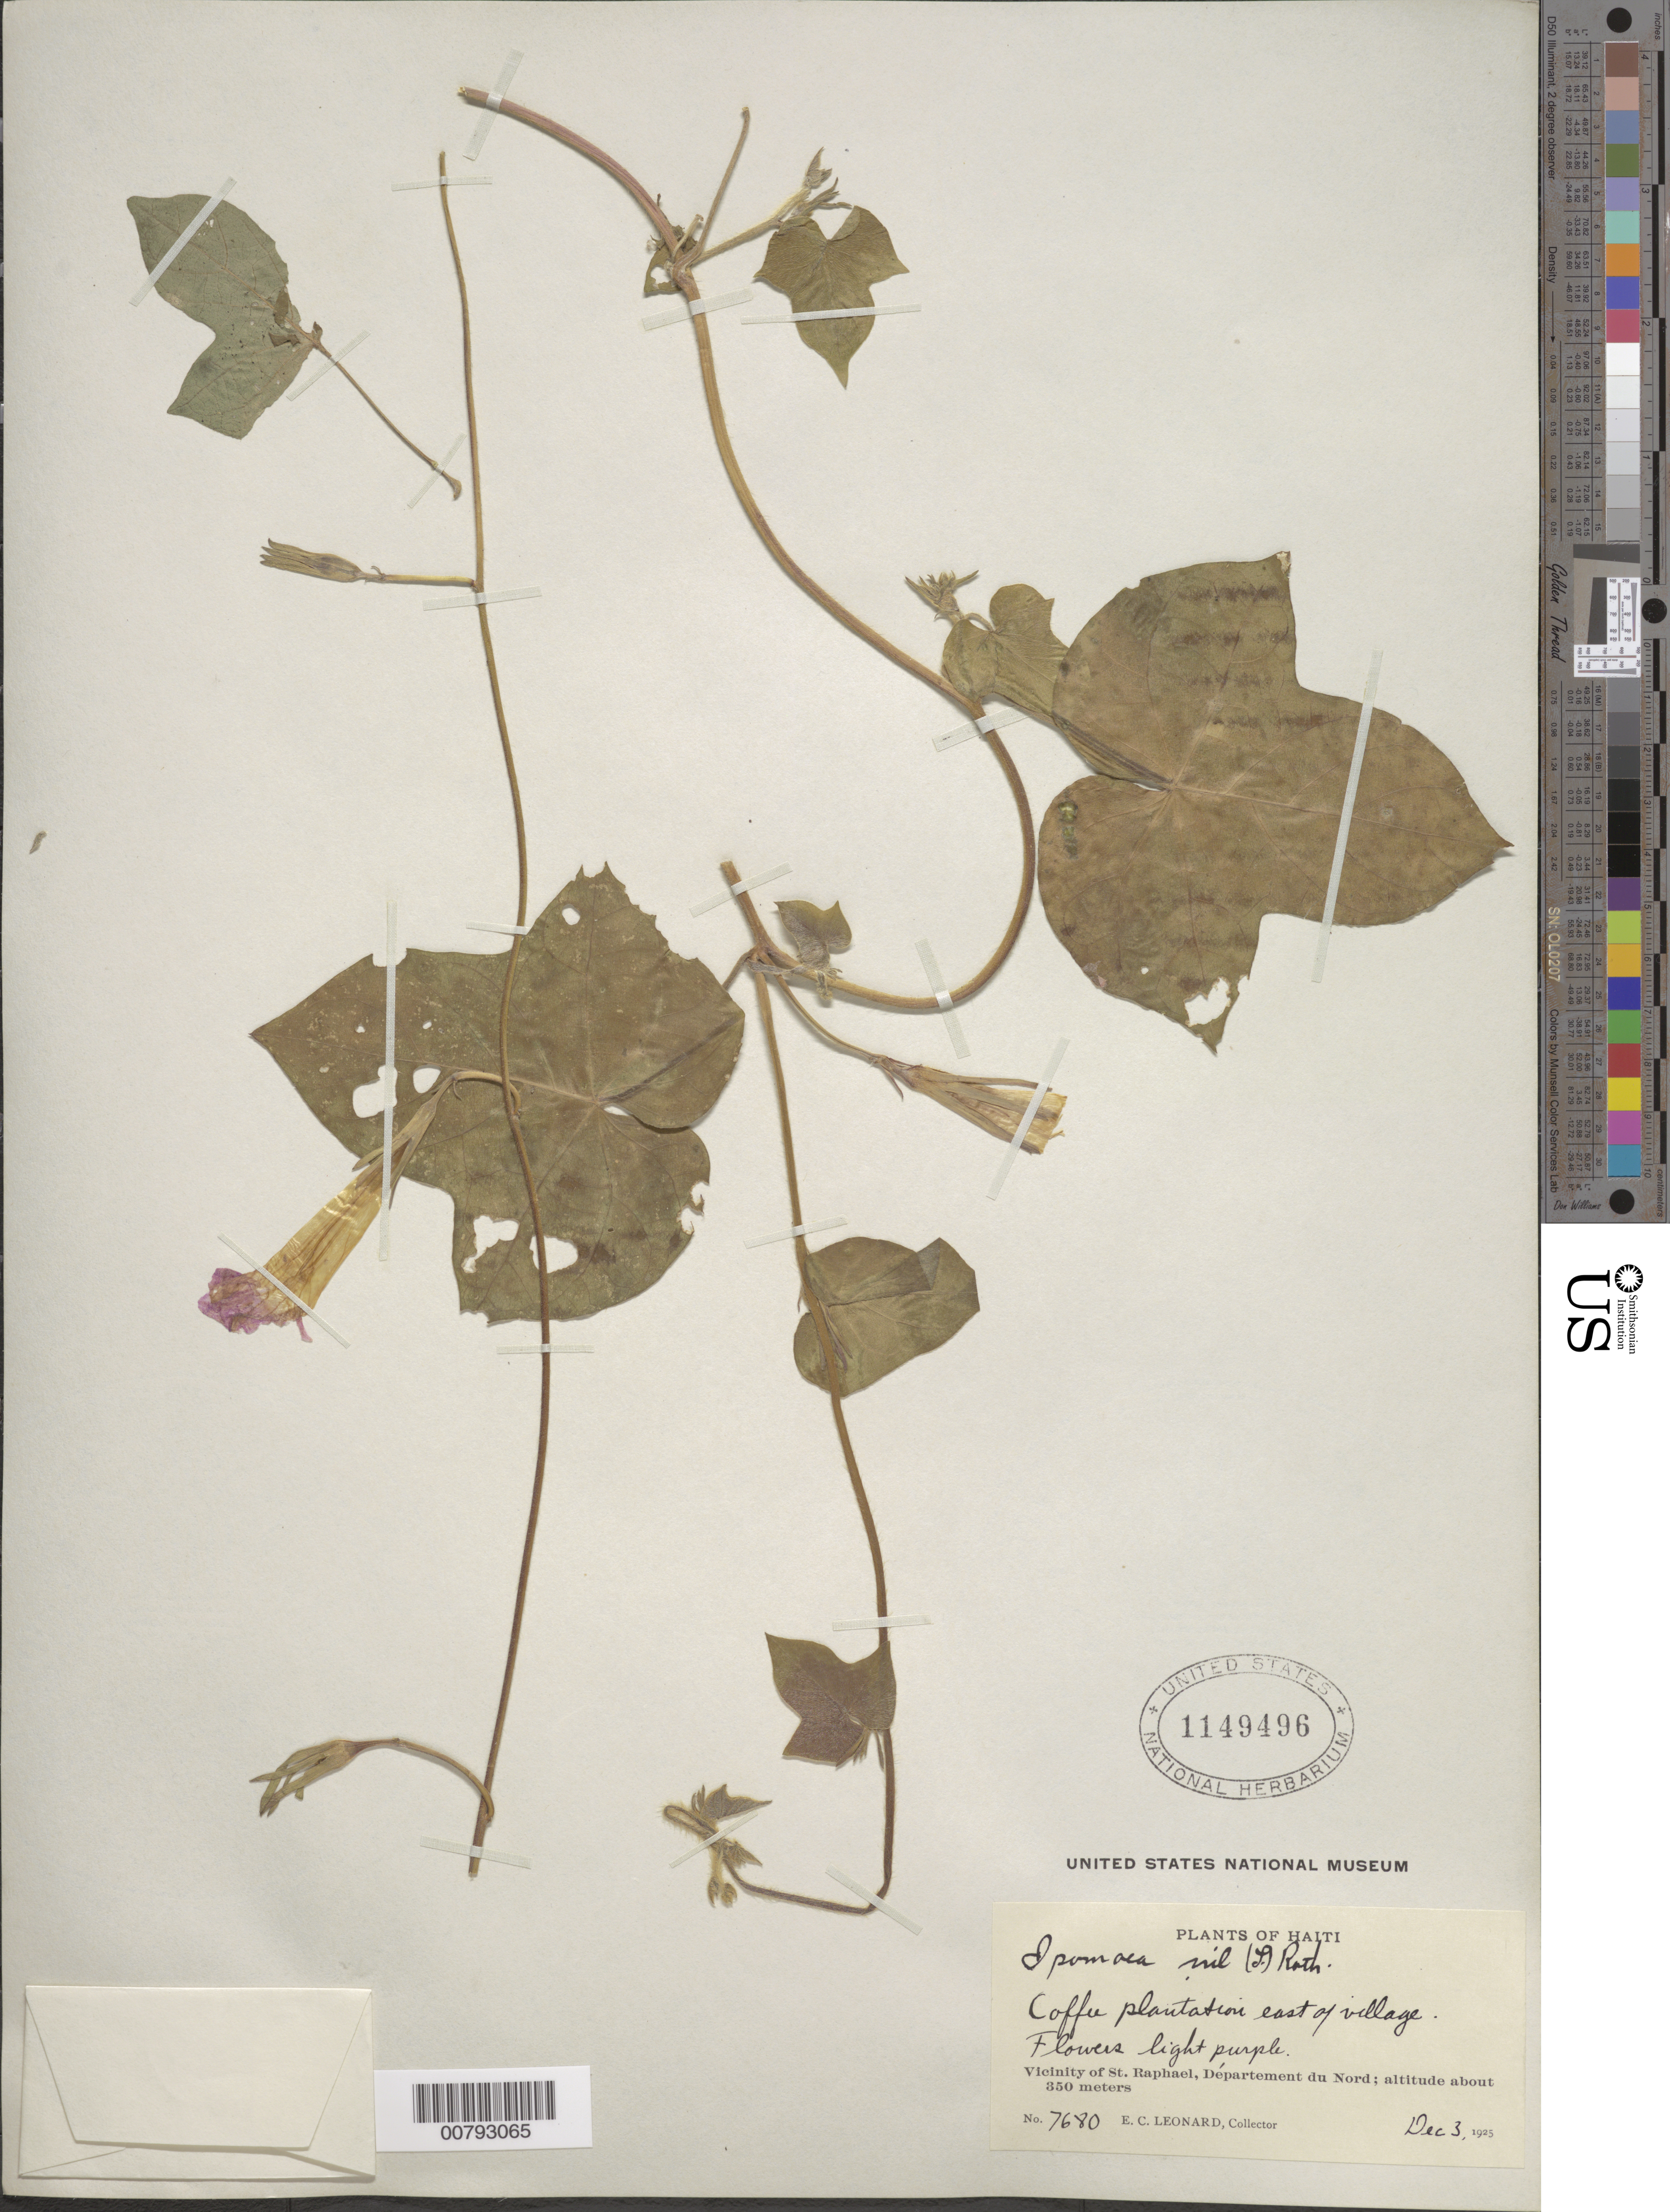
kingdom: Plantae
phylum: Tracheophyta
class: Magnoliopsida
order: Solanales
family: Convolvulaceae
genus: Ipomoea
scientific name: Ipomoea nil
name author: (L.) Roth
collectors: E. C. Leonard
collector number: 7680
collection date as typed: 03 Dec 1925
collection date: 1925-12-03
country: Haiti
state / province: Nord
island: Hispaniola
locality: Vicinity of St. Raphael, east of village.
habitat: Coffee plantation.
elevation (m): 350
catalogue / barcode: US 1149496